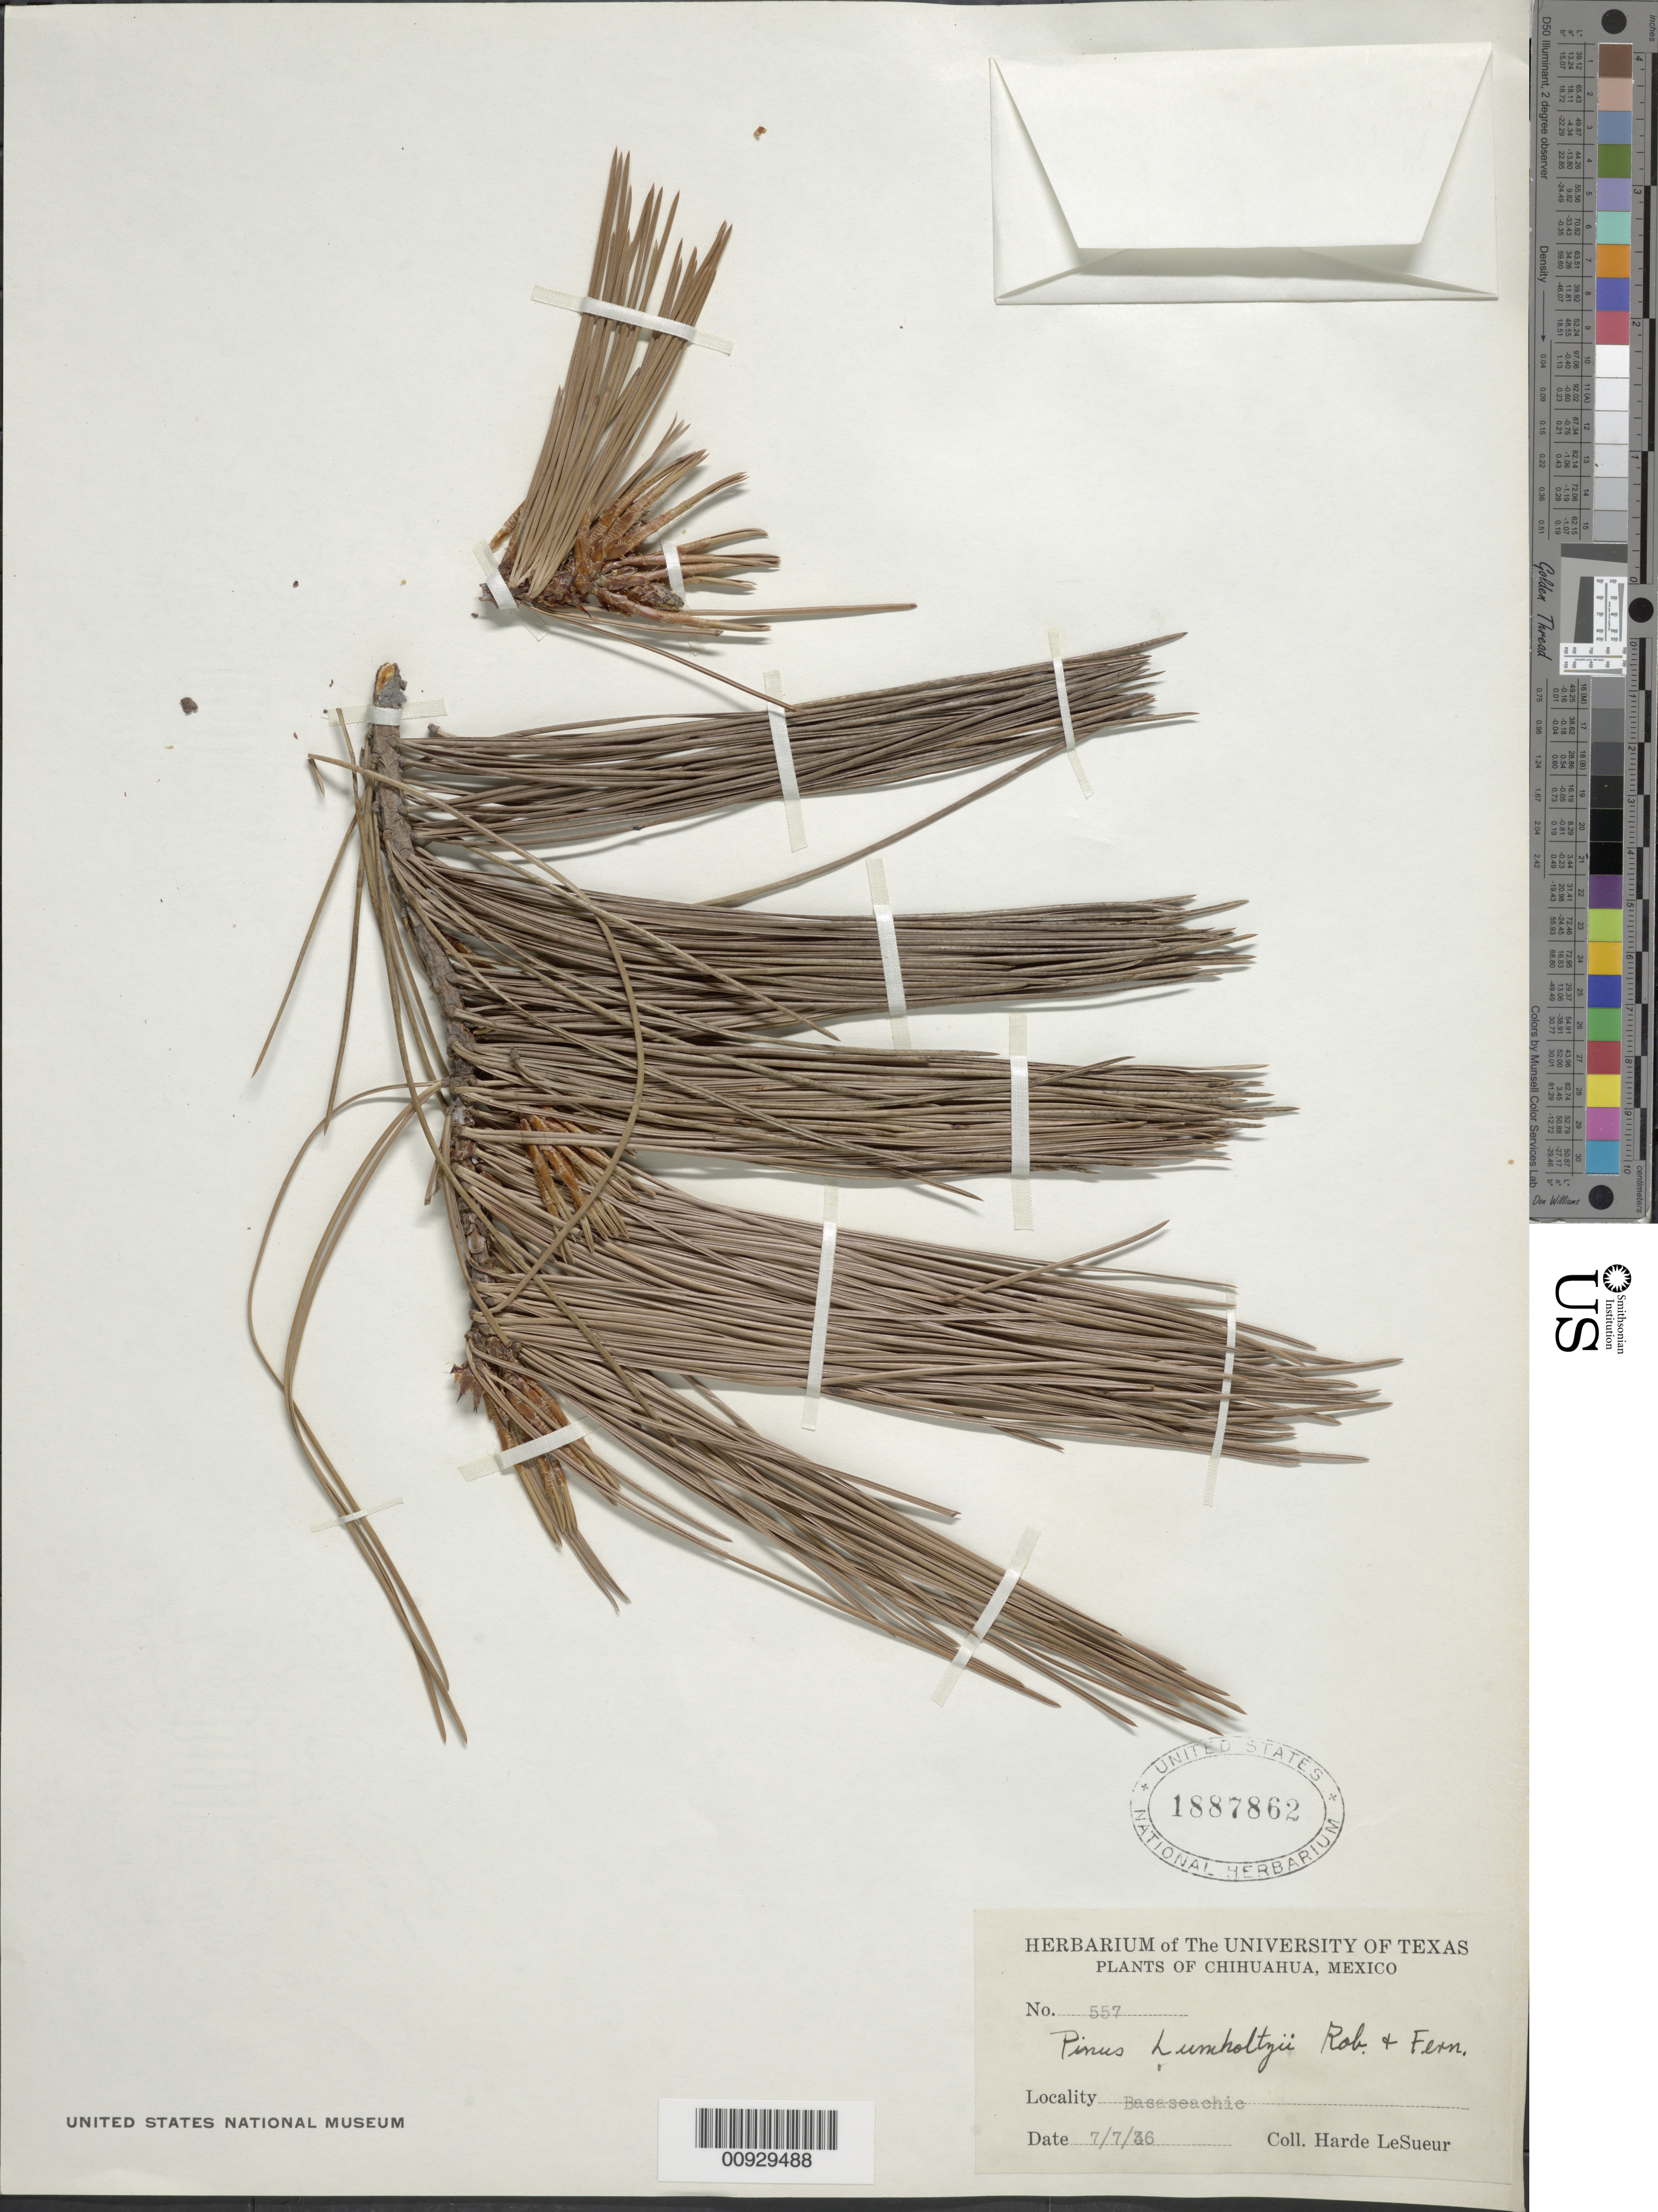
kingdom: Plantae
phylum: Tracheophyta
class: Pinopsida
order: Pinales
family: Pinaceae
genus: Pinus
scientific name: Pinus lumholtzii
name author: B.L. Rob. & Fernald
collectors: D. H. LeSueur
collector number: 557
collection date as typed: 07 Jul 1936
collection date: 1936-07-07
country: Mexico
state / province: Chihuahua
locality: Basaseachic.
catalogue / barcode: US 1887862